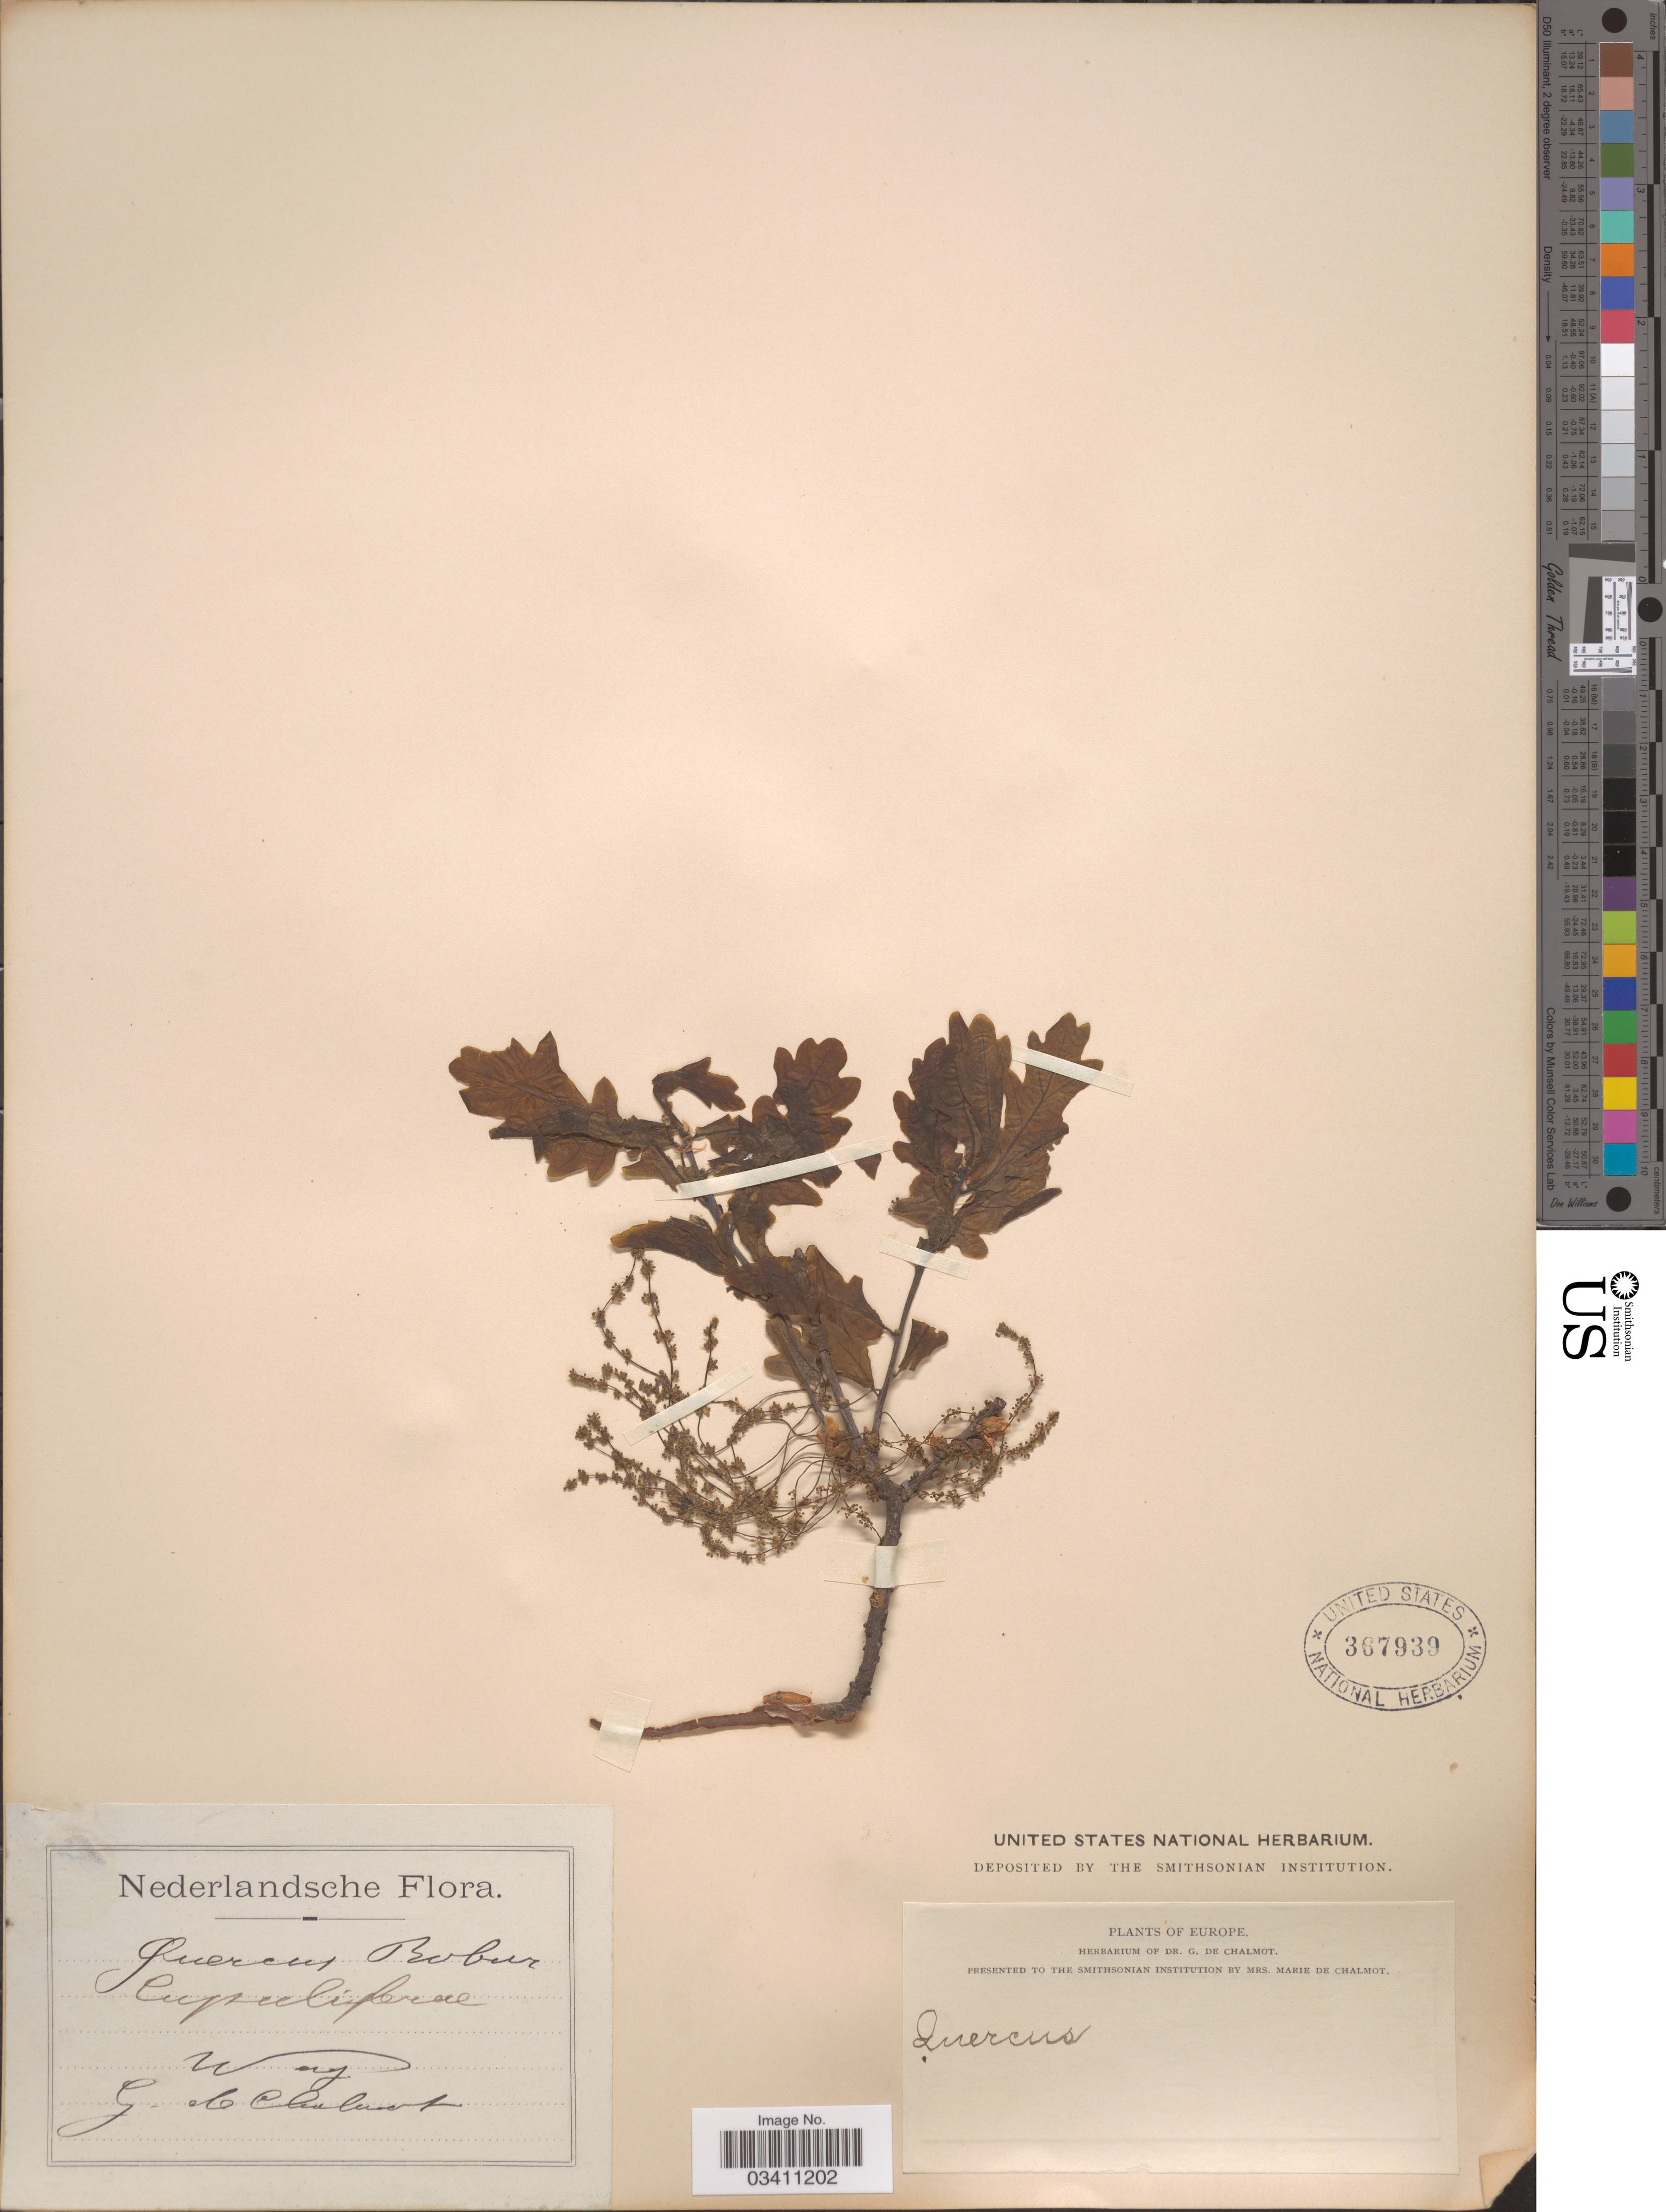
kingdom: Plantae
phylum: Tracheophyta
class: Magnoliopsida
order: Fagales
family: Fagaceae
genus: Quercus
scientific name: Quercus robur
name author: L.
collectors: G. de Chalmot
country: Netherlands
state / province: Gelderland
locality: Wag.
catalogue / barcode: US 367939